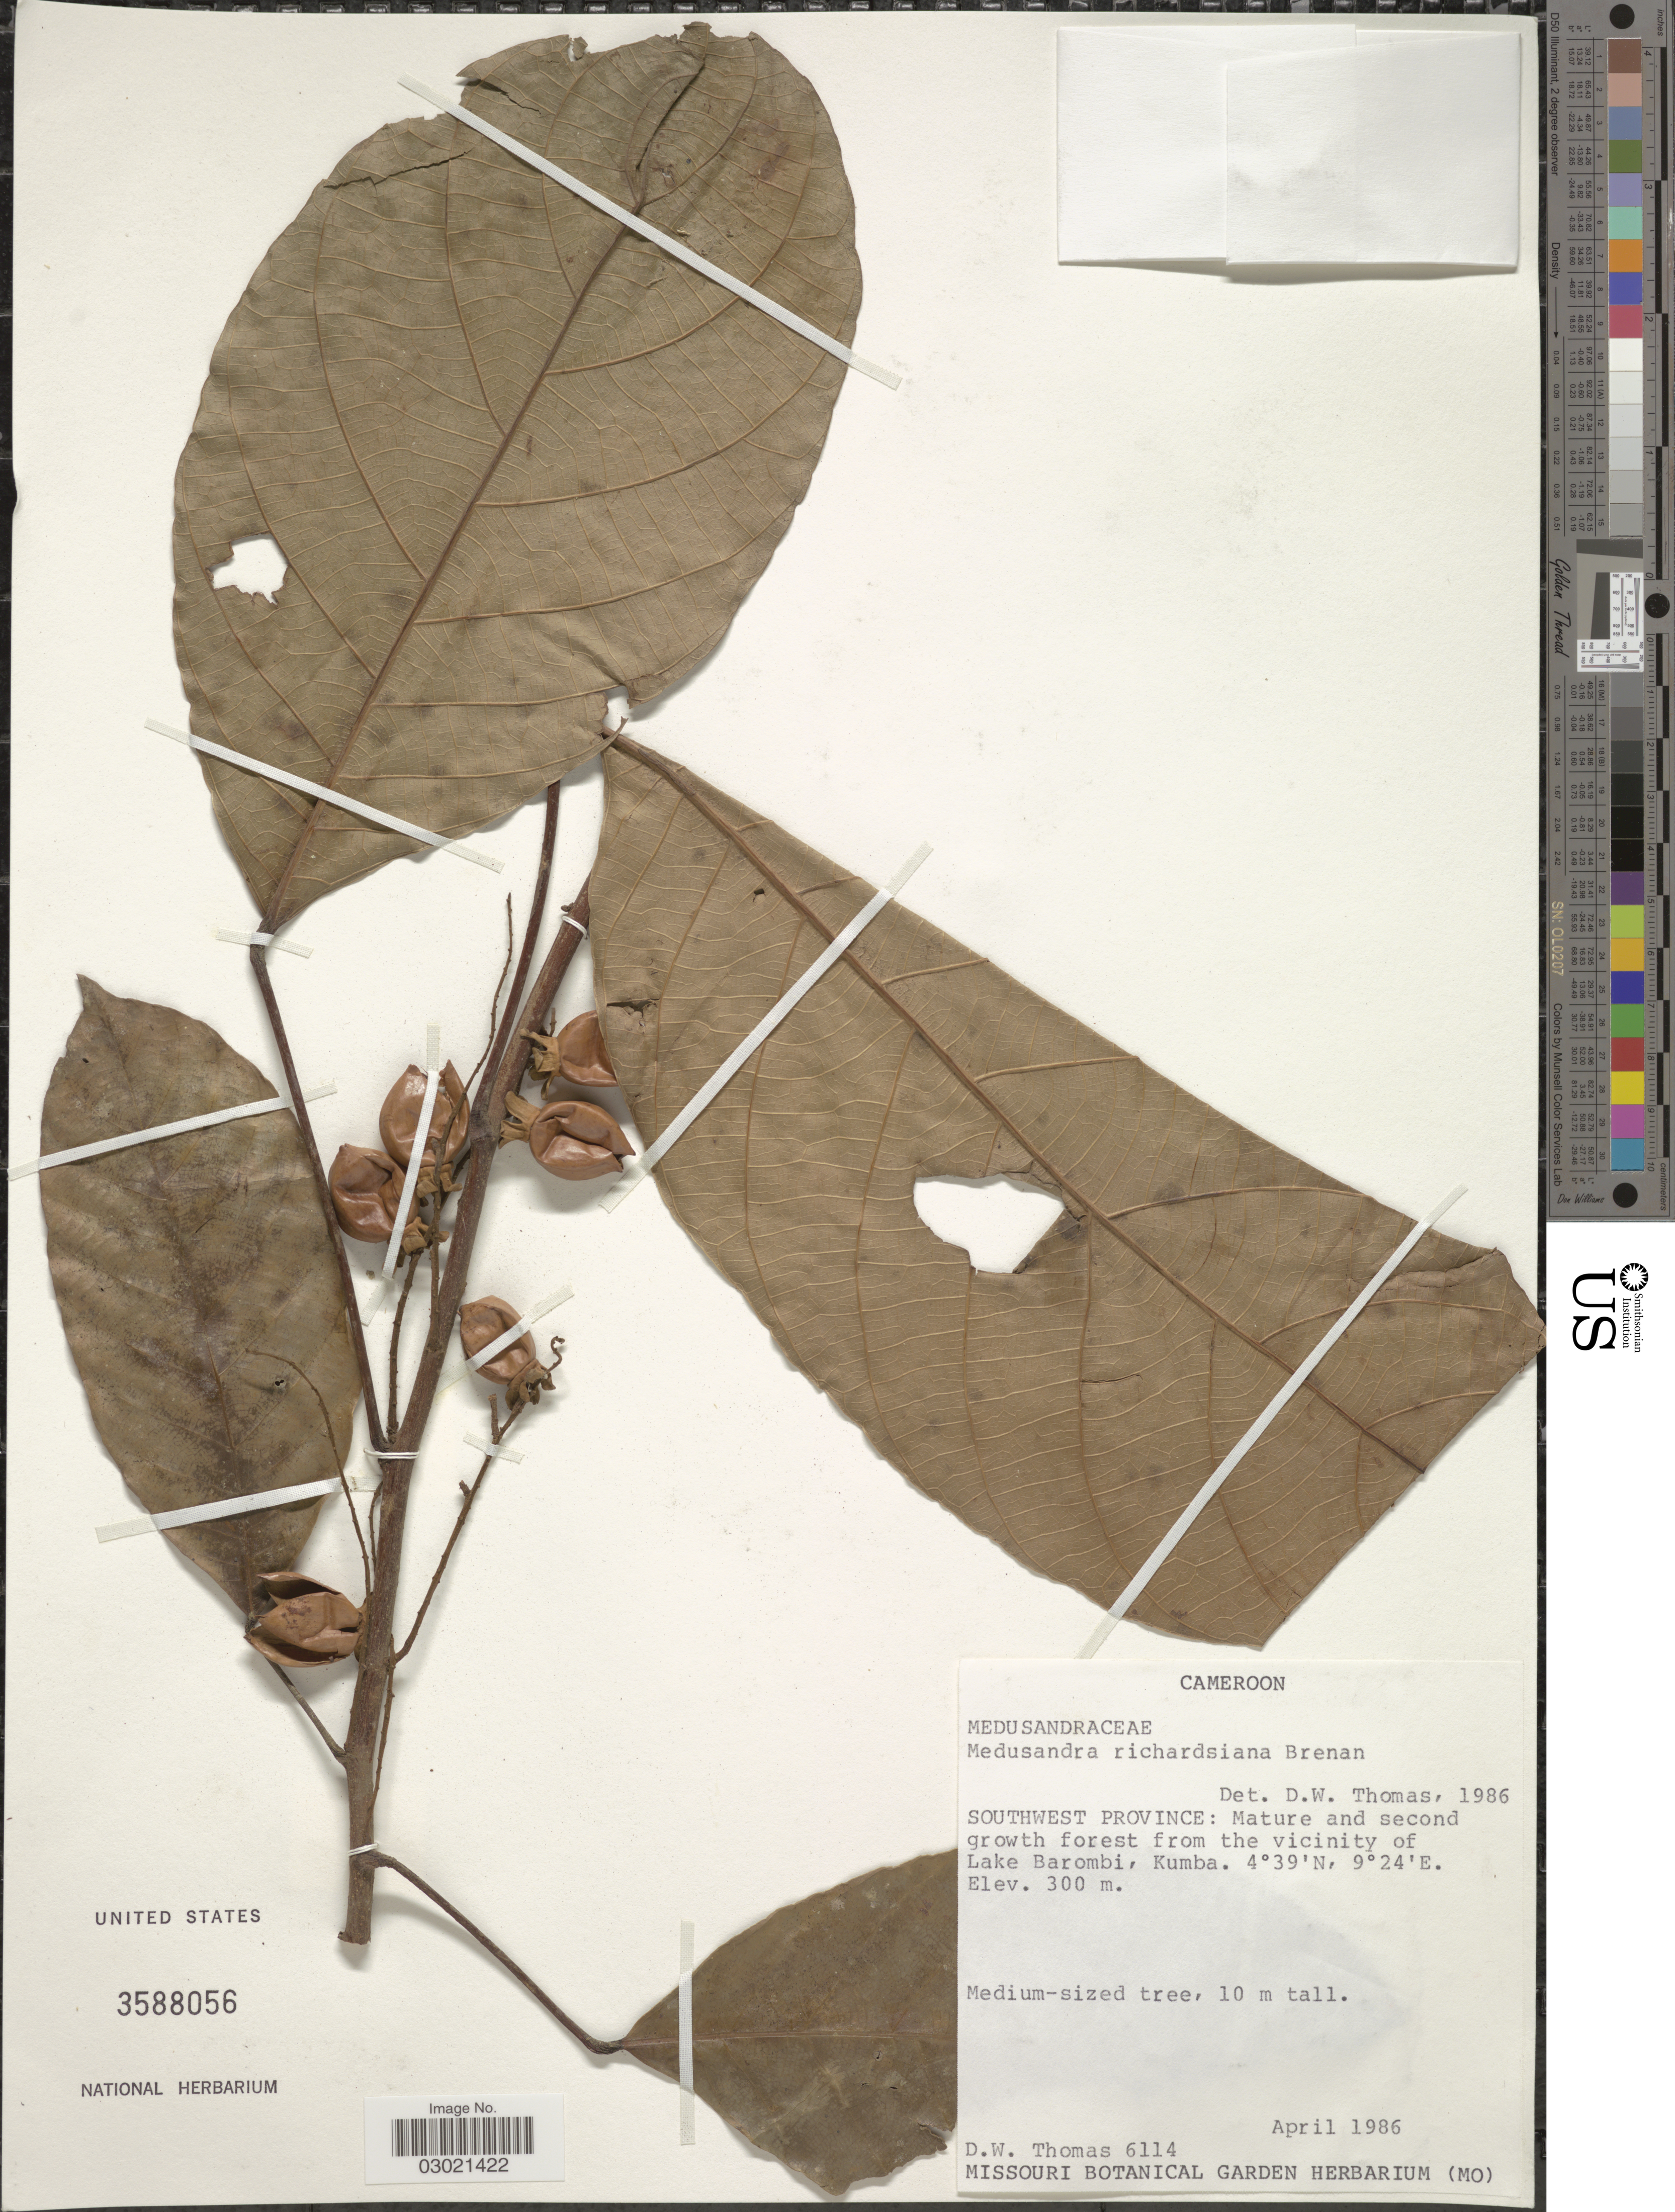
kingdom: Plantae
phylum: Tracheophyta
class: Magnoliopsida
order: Saxifragales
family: Peridiscaceae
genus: Medusandra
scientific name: Medusandra richardsiana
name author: Brenan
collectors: D. W. Thomas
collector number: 6114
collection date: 1986-04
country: Cameroon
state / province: Sud-Ouest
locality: Southwest Province: Mature and second growth forest from the vicinity of Lake Barombi, Kumba.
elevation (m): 300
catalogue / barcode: US 3588056